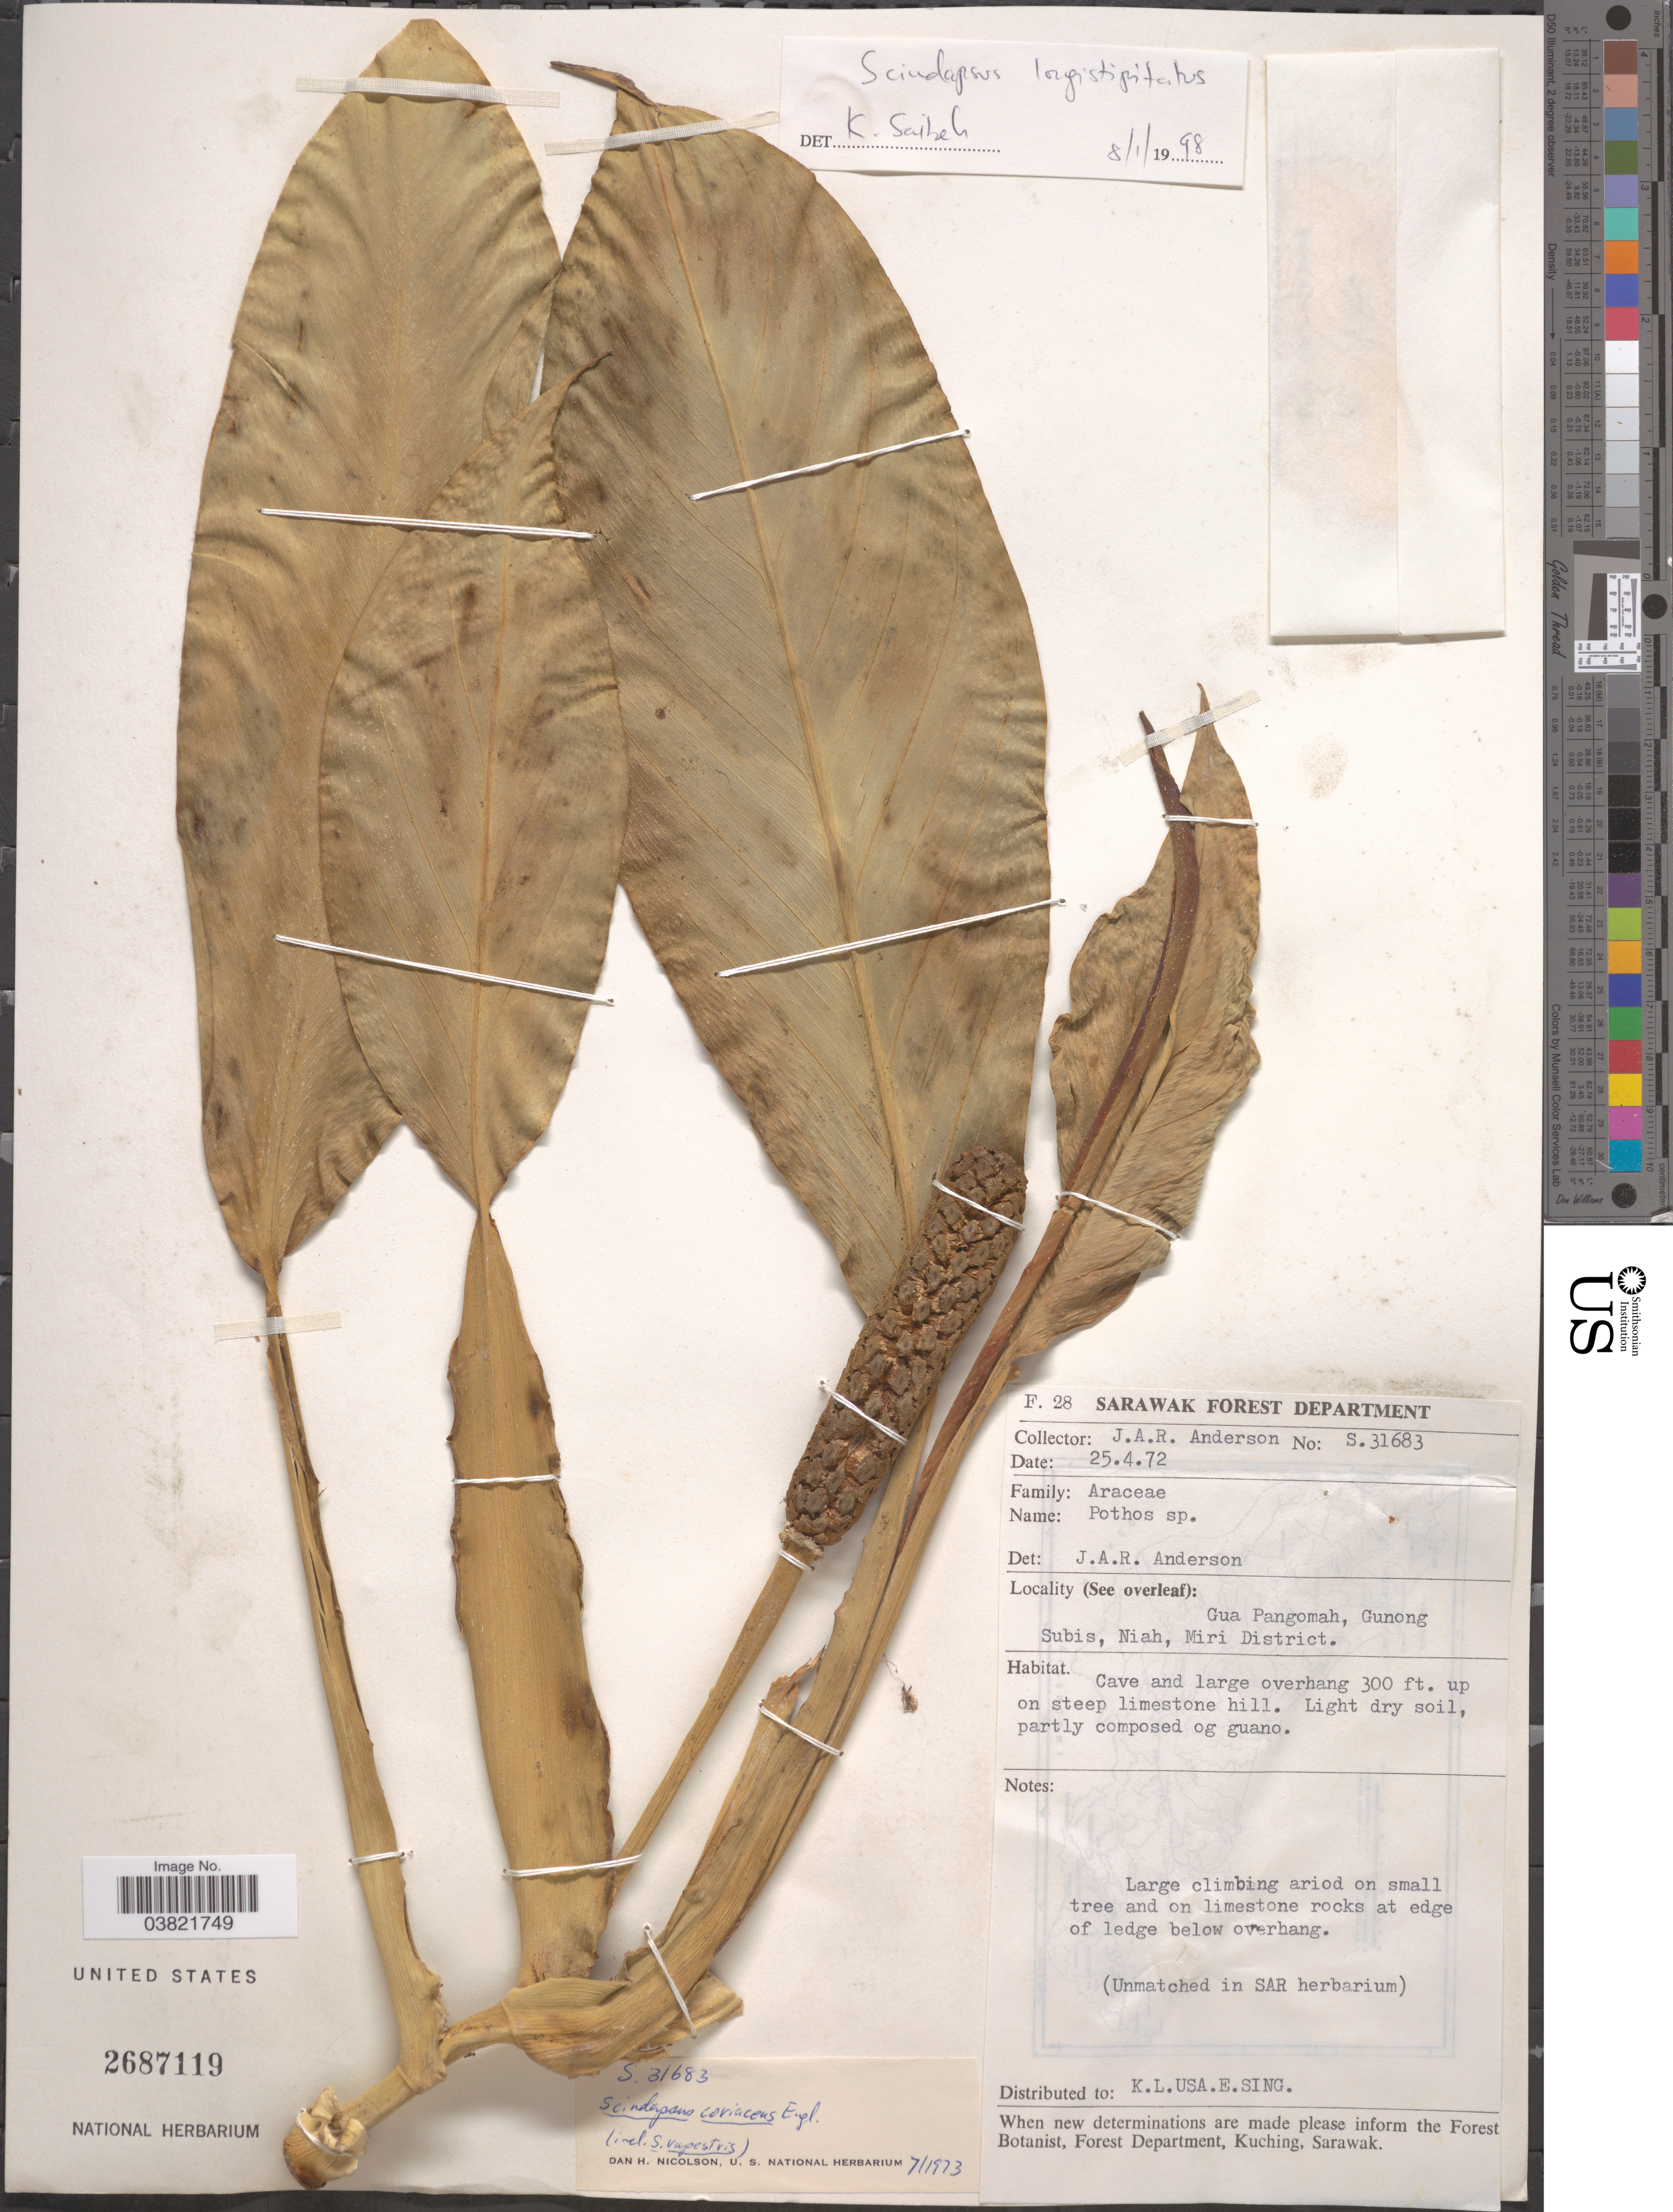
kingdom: Plantae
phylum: Tracheophyta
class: Liliopsida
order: Alismatales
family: Araceae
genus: Scindapsus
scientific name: Scindapsus longistipitatus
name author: Merr.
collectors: J. A. R. Anderson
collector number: S31683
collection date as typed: Transcribed d/m/y: 25/4/72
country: Malaysia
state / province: Sarawak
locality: Gua Pangomah, Gunong Subis, Niah, Miri District.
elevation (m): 91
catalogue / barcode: US 2687119